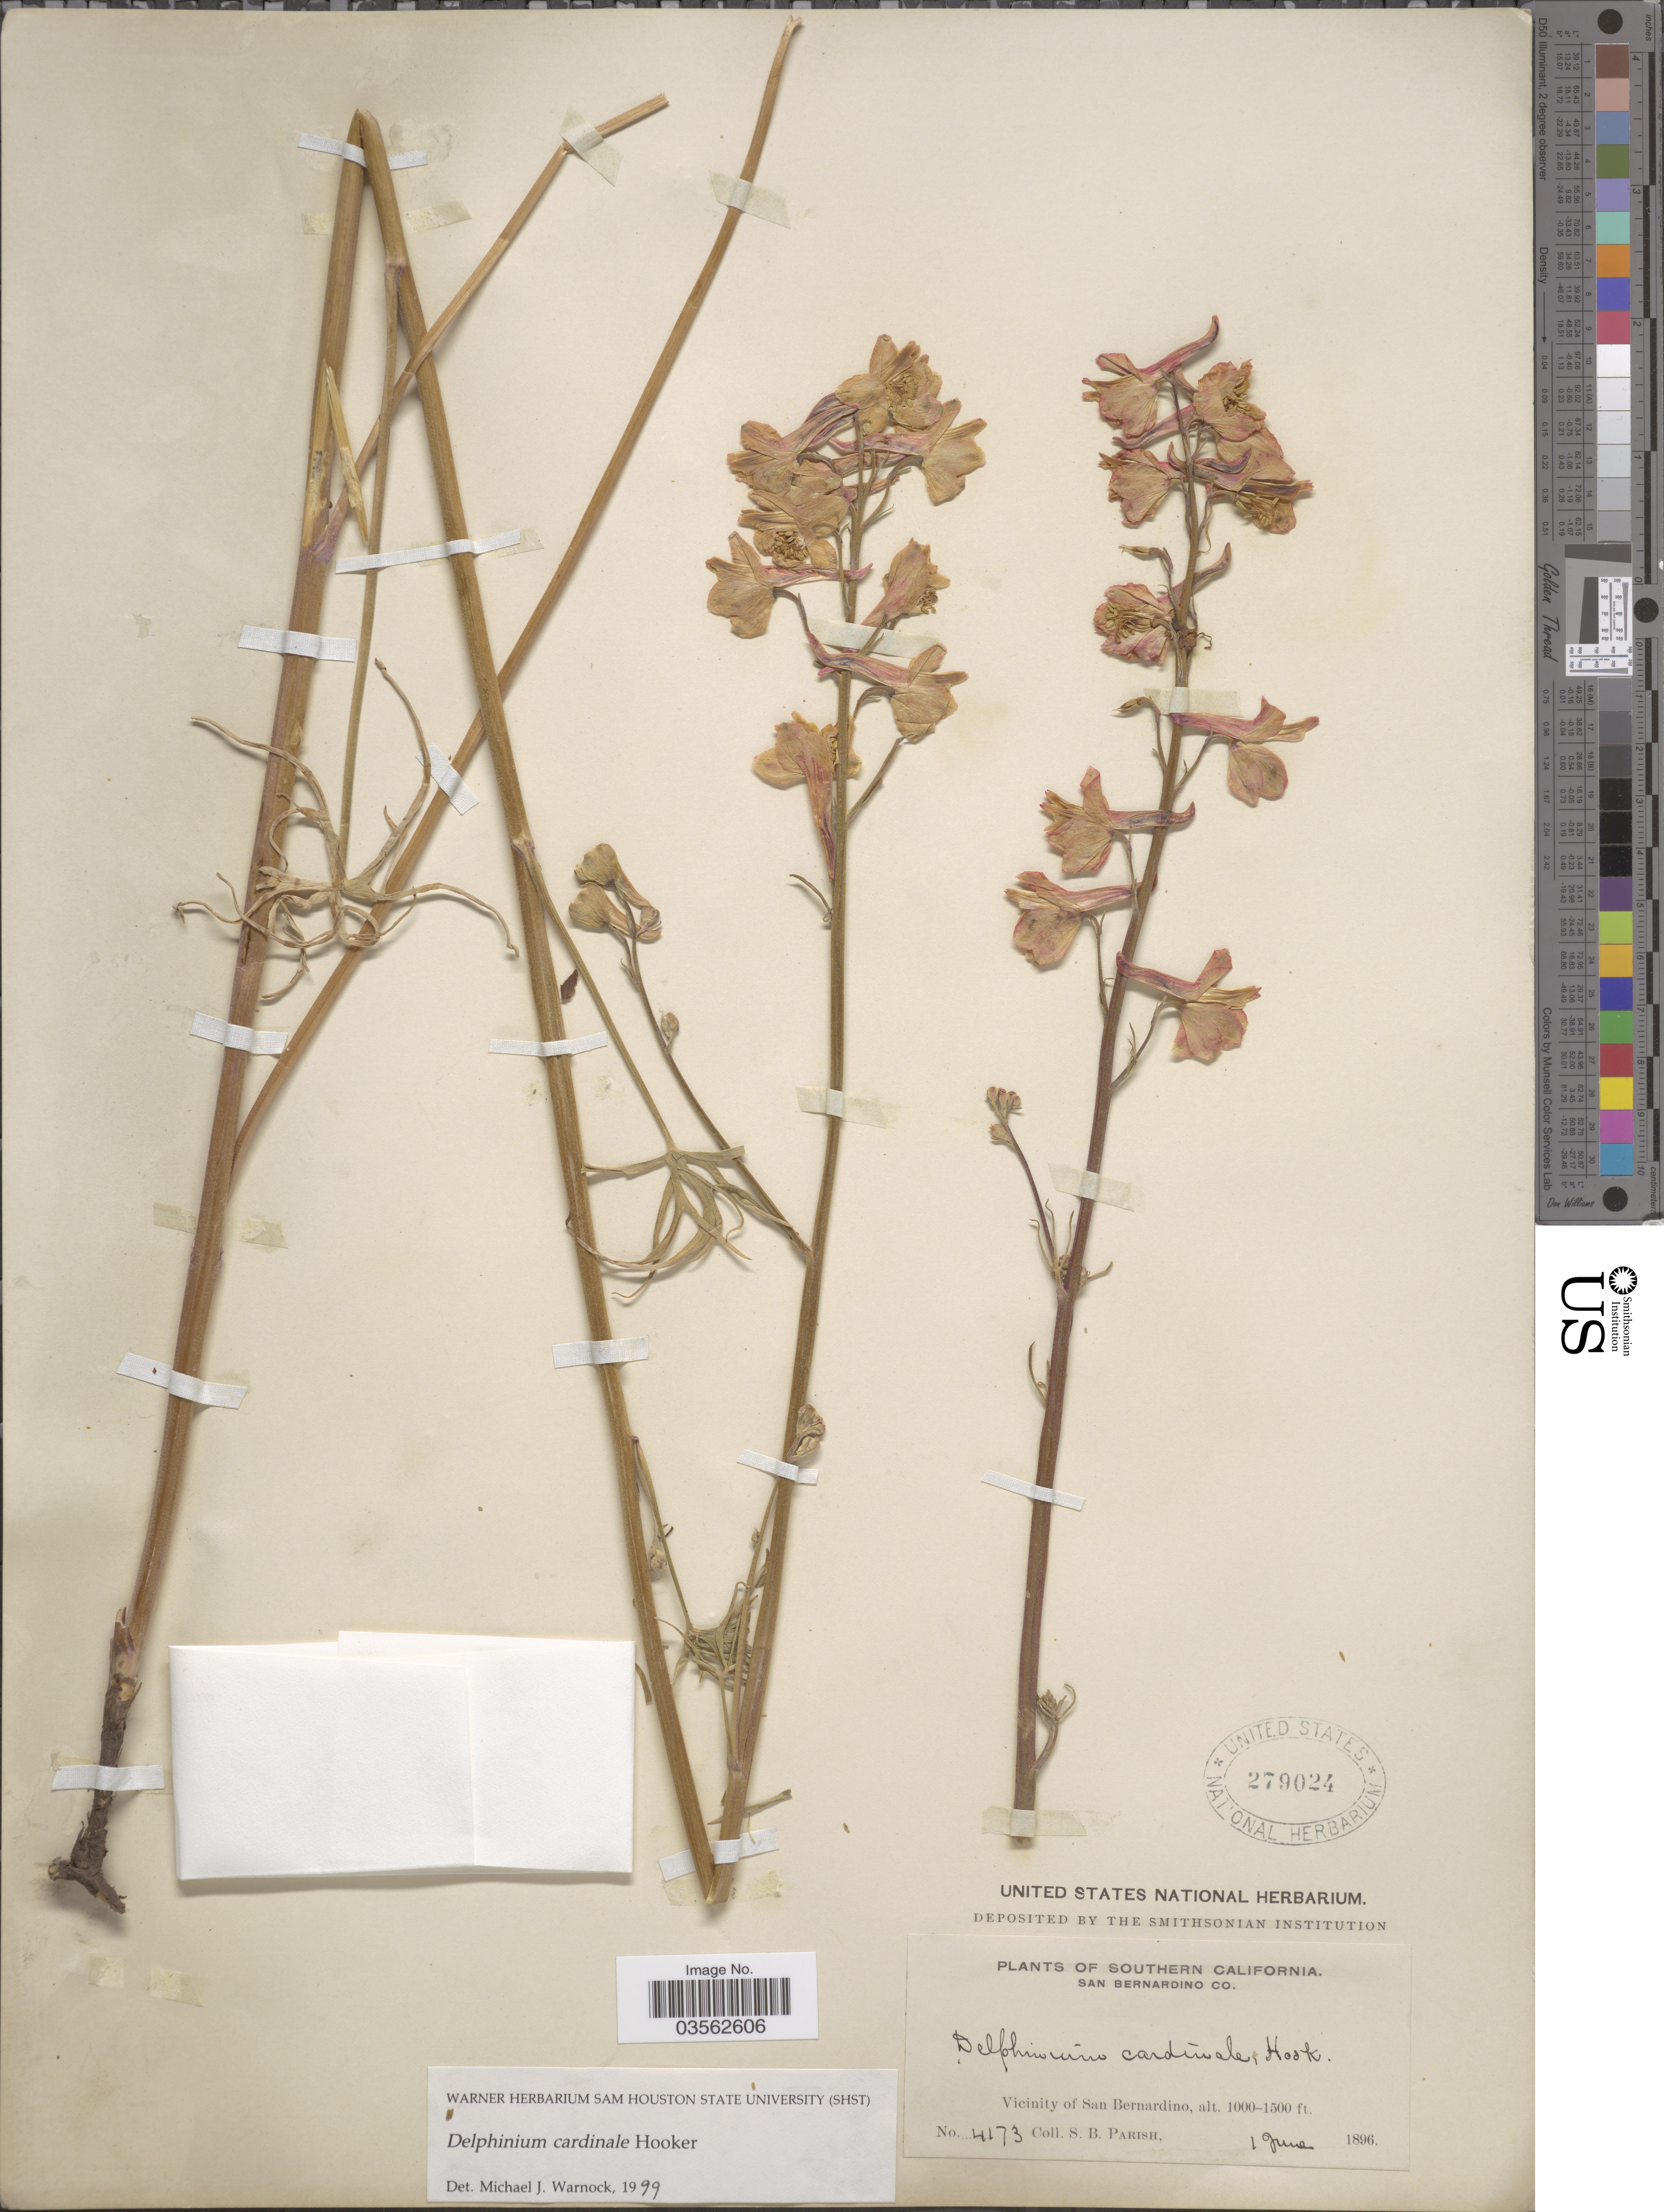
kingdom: Plantae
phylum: Tracheophyta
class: Magnoliopsida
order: Ranunculales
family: Ranunculaceae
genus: Delphinium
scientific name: Delphinium cardinale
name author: Hook.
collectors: S. B. Parish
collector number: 4173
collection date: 1896-06-01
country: United States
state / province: California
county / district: San Bernardino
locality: Southern California. San Bernardino Co. Vicinity of San Bernardino.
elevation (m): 305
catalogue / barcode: US 279024